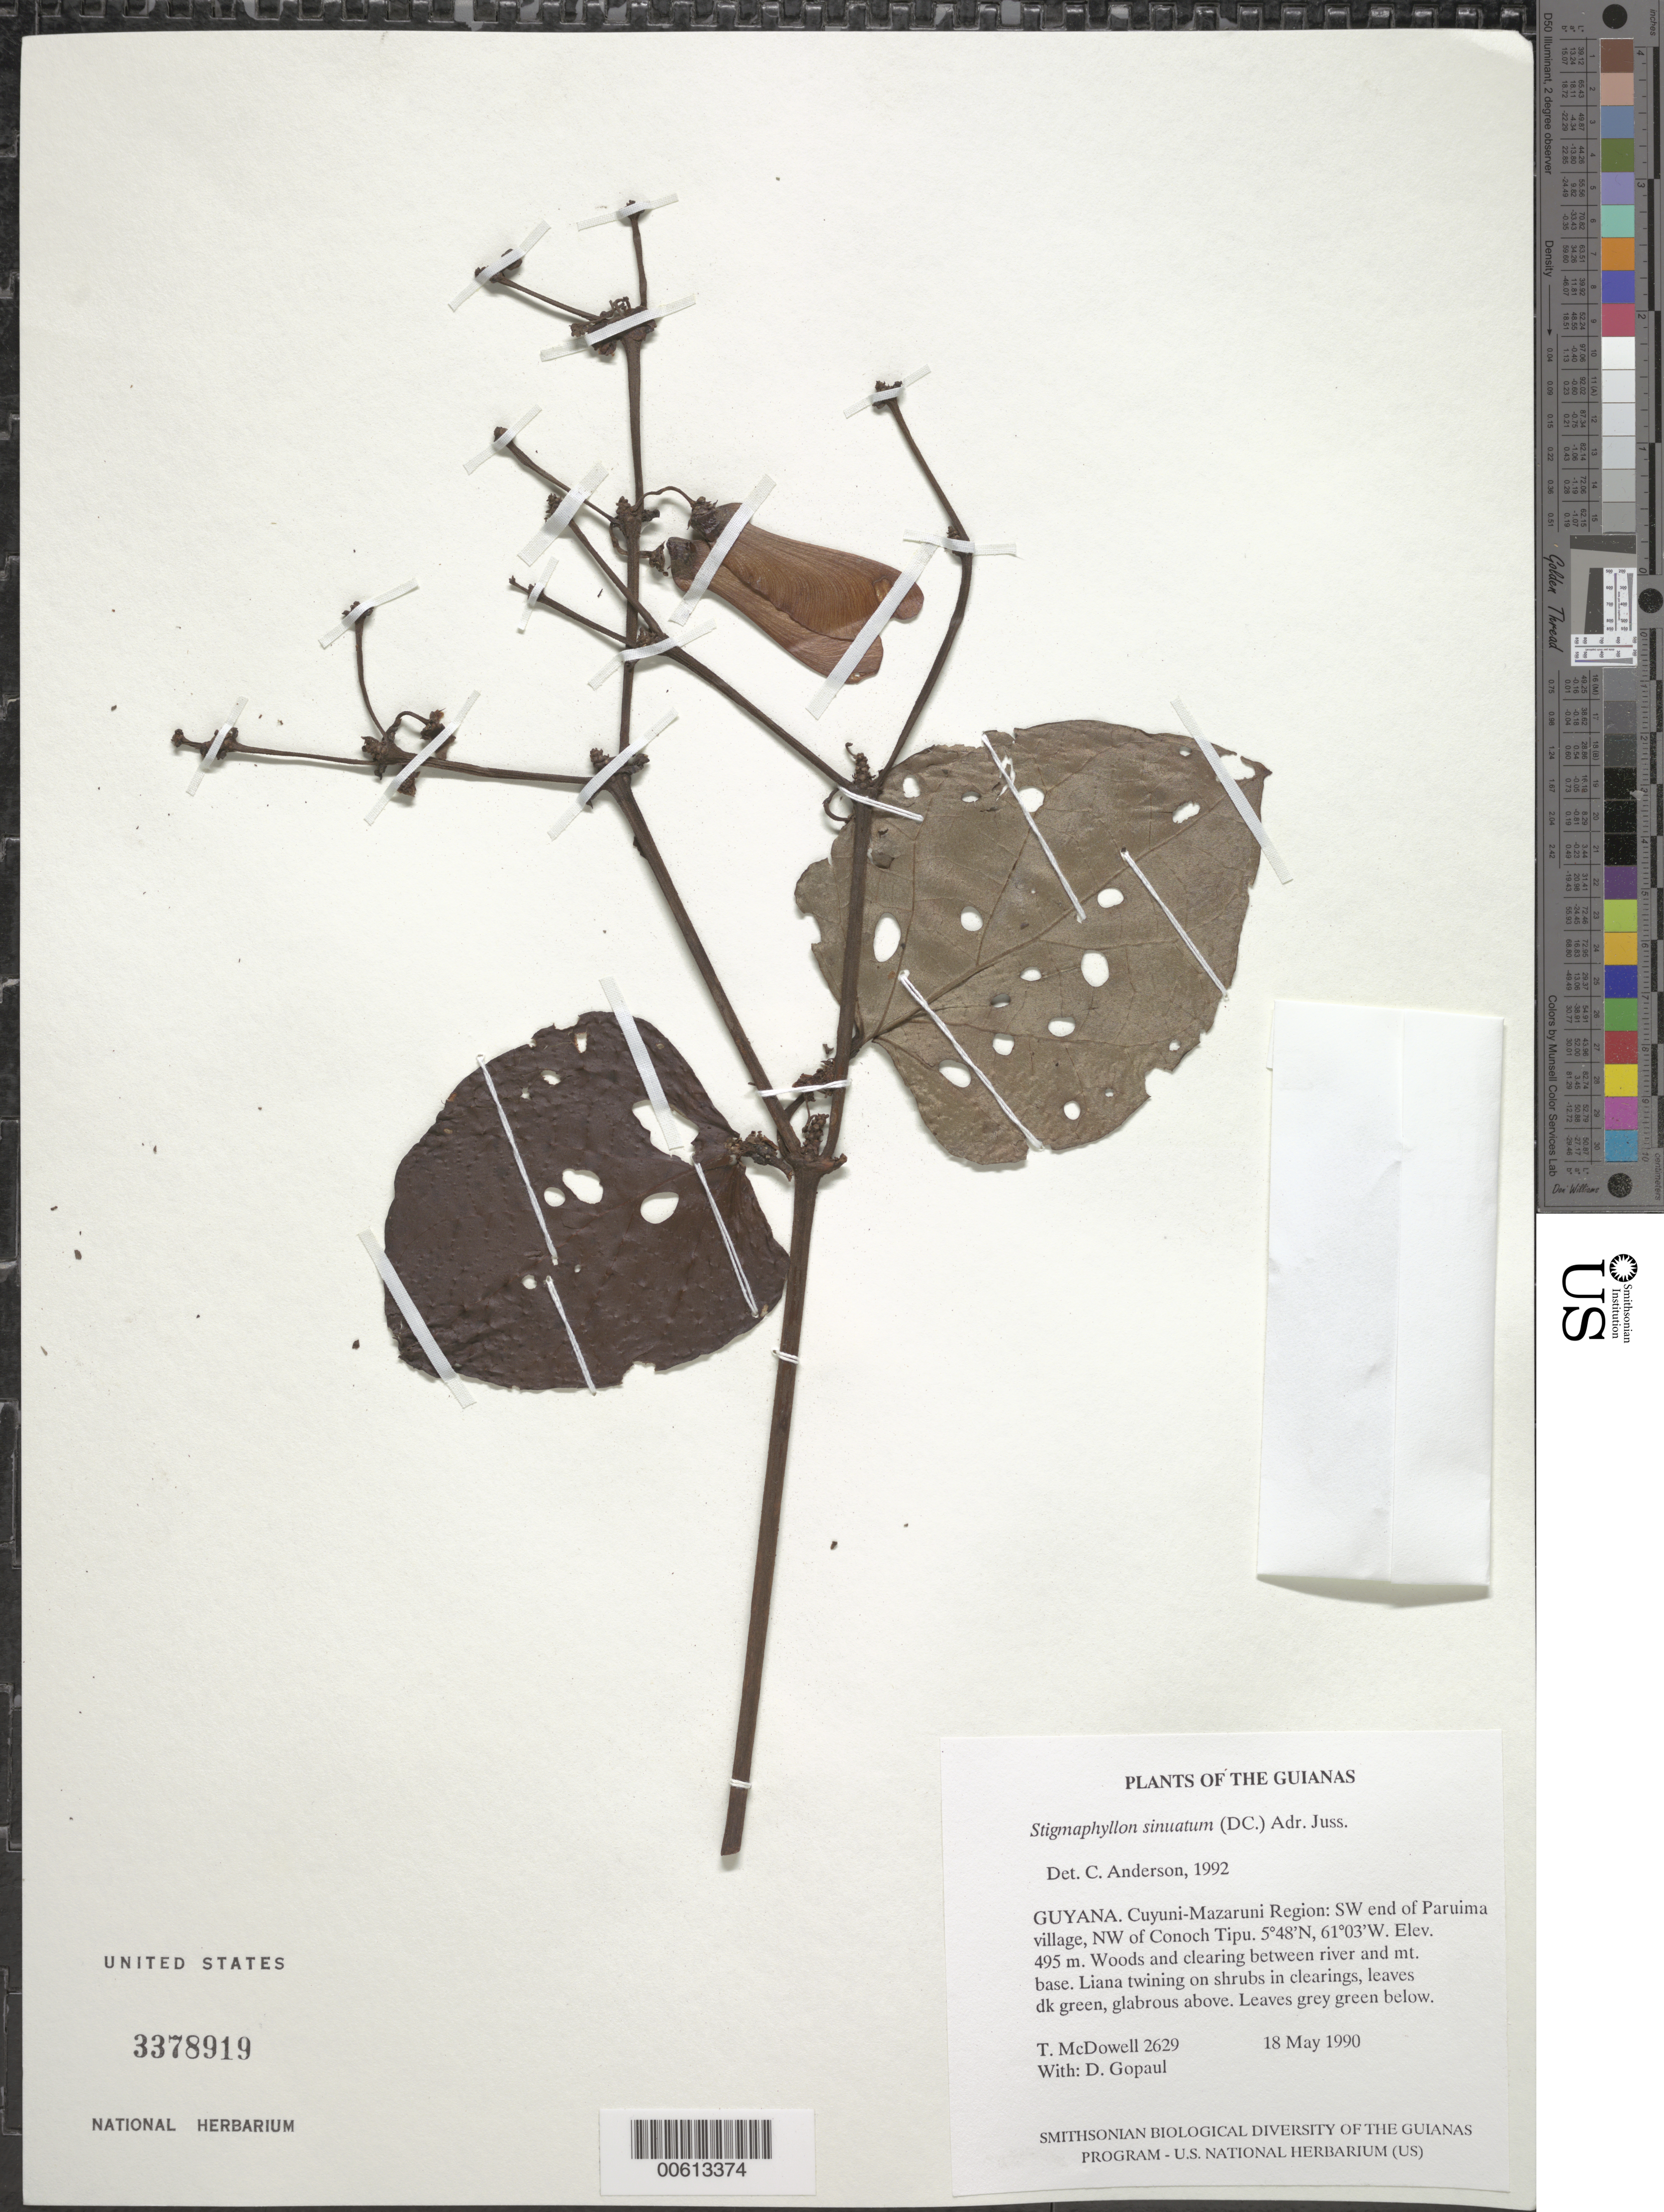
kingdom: Plantae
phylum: Tracheophyta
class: Magnoliopsida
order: Malpighiales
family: Malpighiaceae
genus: Stigmaphyllon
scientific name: Stigmaphyllon sinuatum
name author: (DC.) A. Juss.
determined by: Anderson, C.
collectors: T. McDowell & D. Gopaul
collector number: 2629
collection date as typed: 18 May 1990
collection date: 1990-05-18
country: Guyana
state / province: Cuyuni-Mazaruni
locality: SW end of Paruima village, NW of Conoch Tipu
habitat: Woods and clearing between river and mountain base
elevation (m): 495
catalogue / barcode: US 3378919